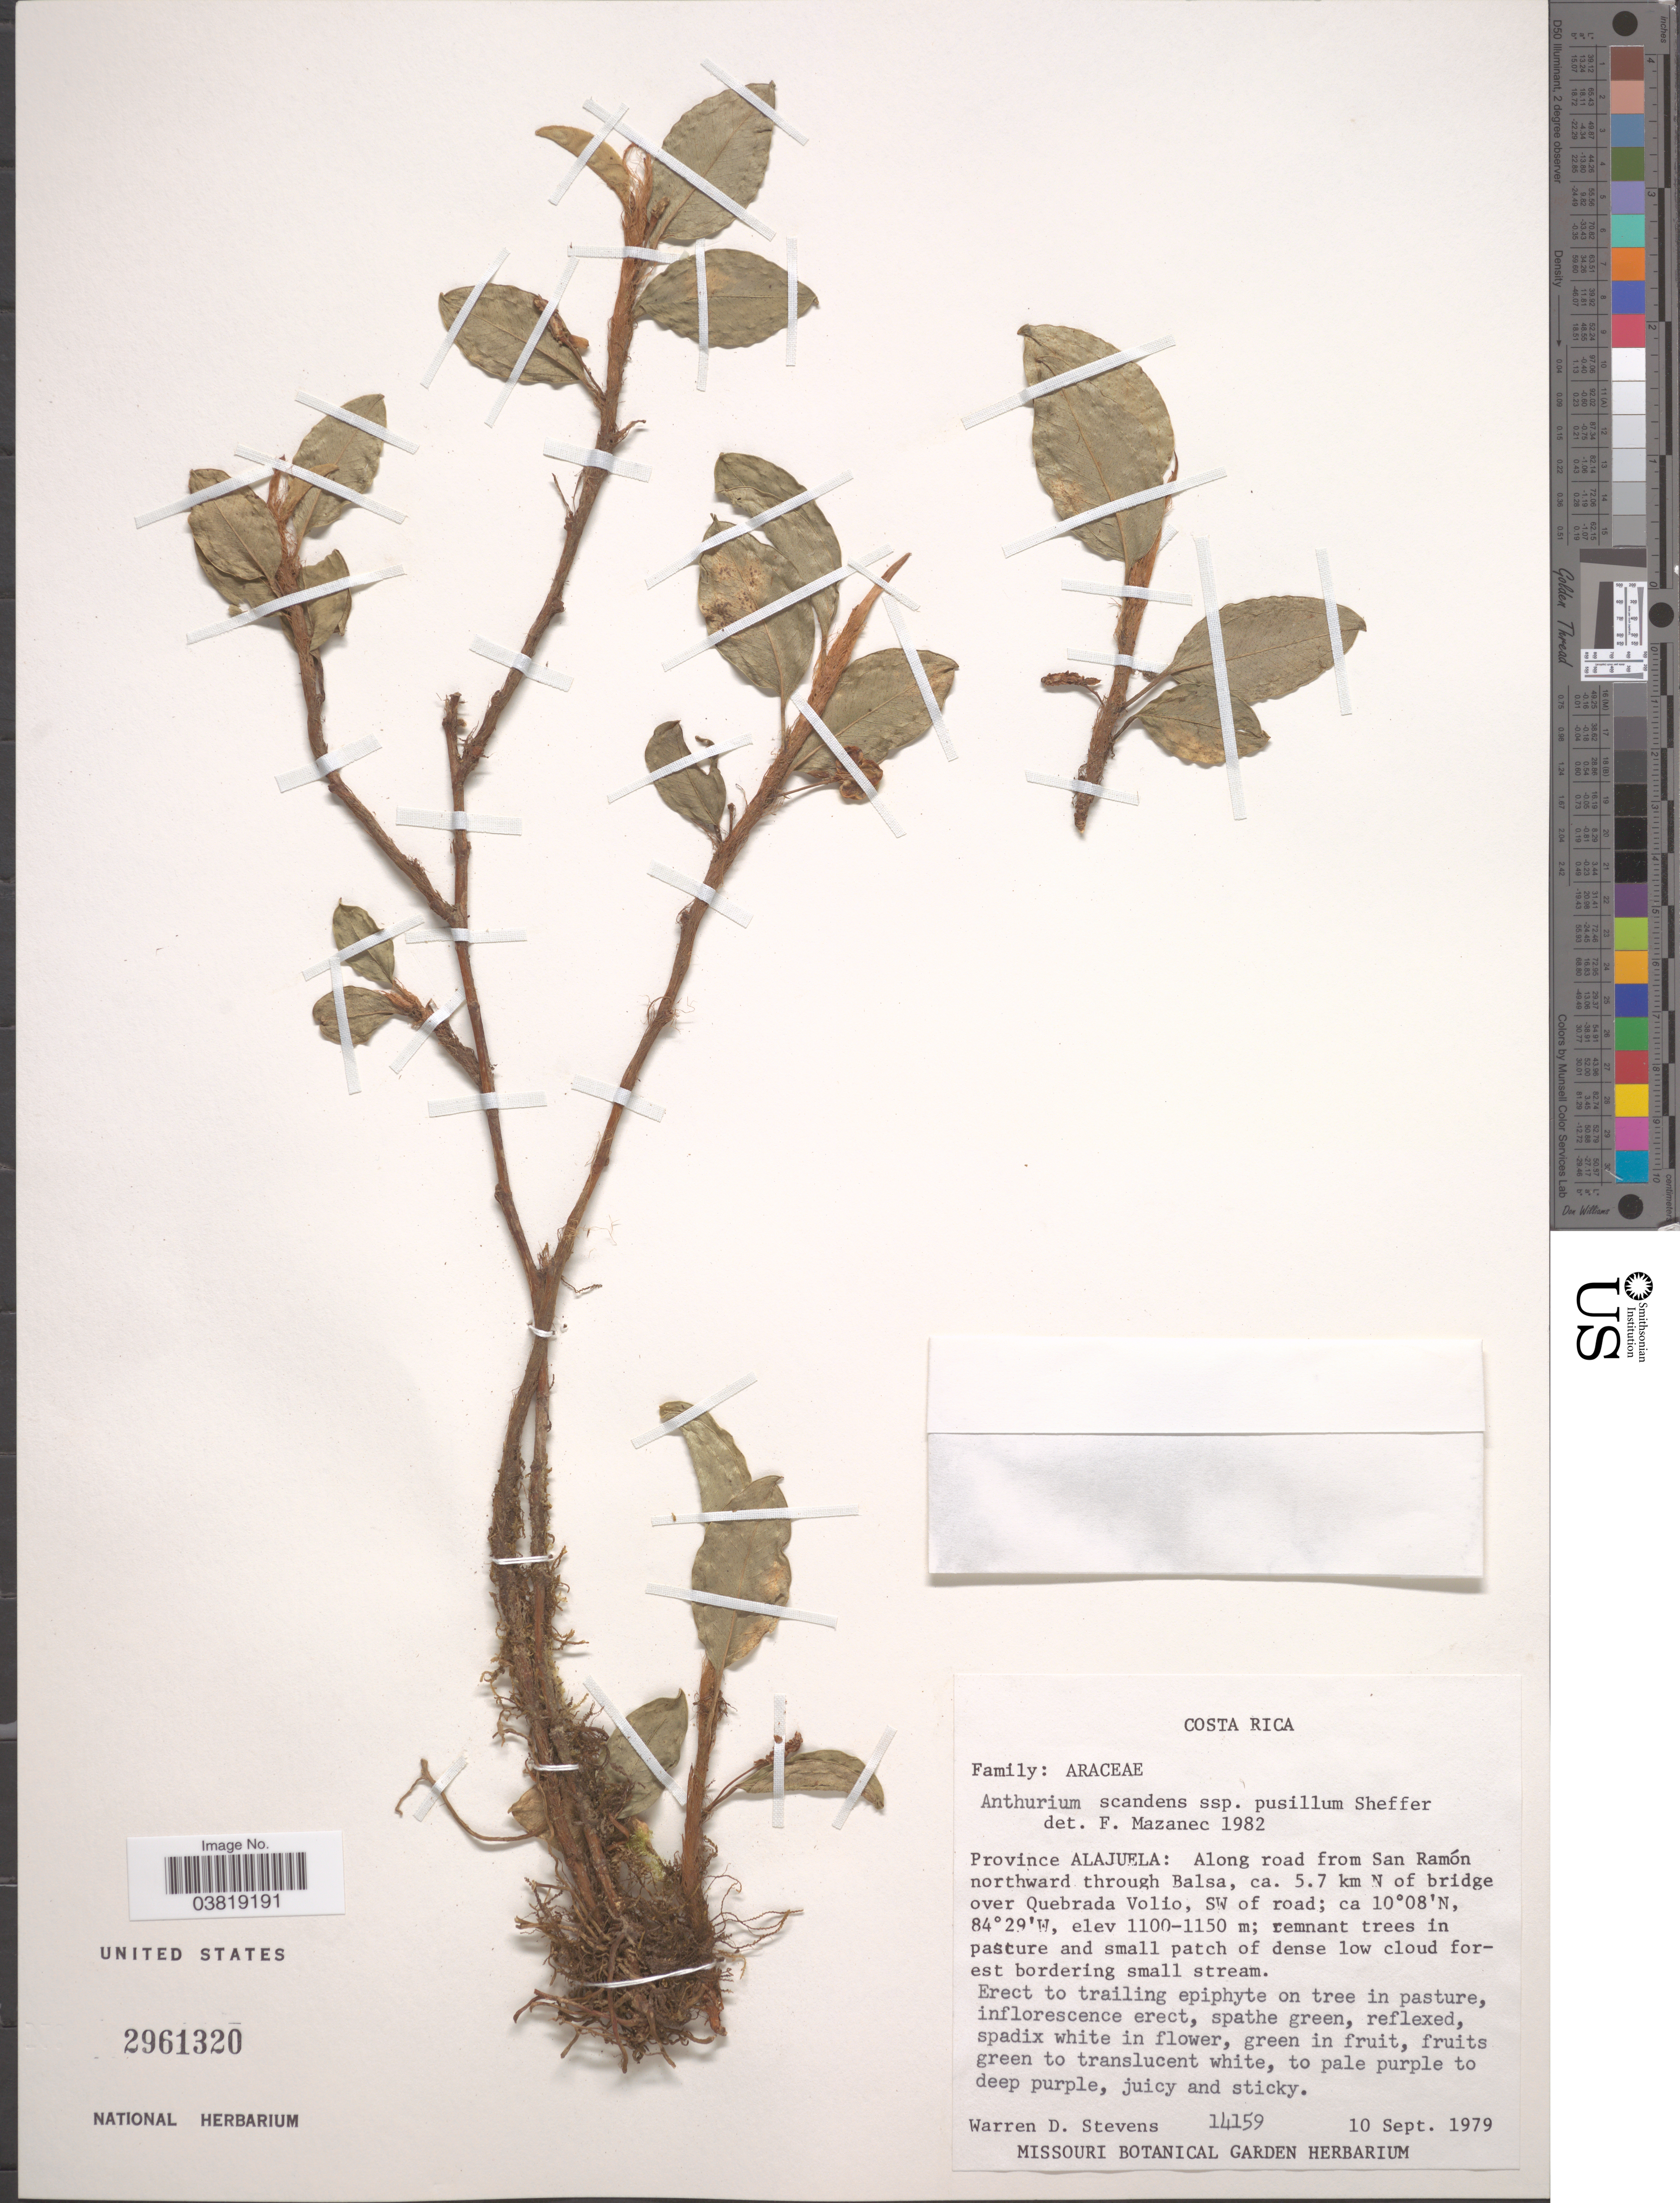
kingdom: Plantae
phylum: Tracheophyta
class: Liliopsida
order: Alismatales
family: Araceae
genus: Anthurium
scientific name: Anthurium scandens subsp. pusillum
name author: Sheffer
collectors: W. D. Stevens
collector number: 14159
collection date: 1979-09-10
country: Costa Rica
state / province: Alajuela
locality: Along road from San Ramón northward through Balsa, ca. 5.7 km N of bridge over Quebrada Volio, SW of road.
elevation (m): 1100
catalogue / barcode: US 2961320